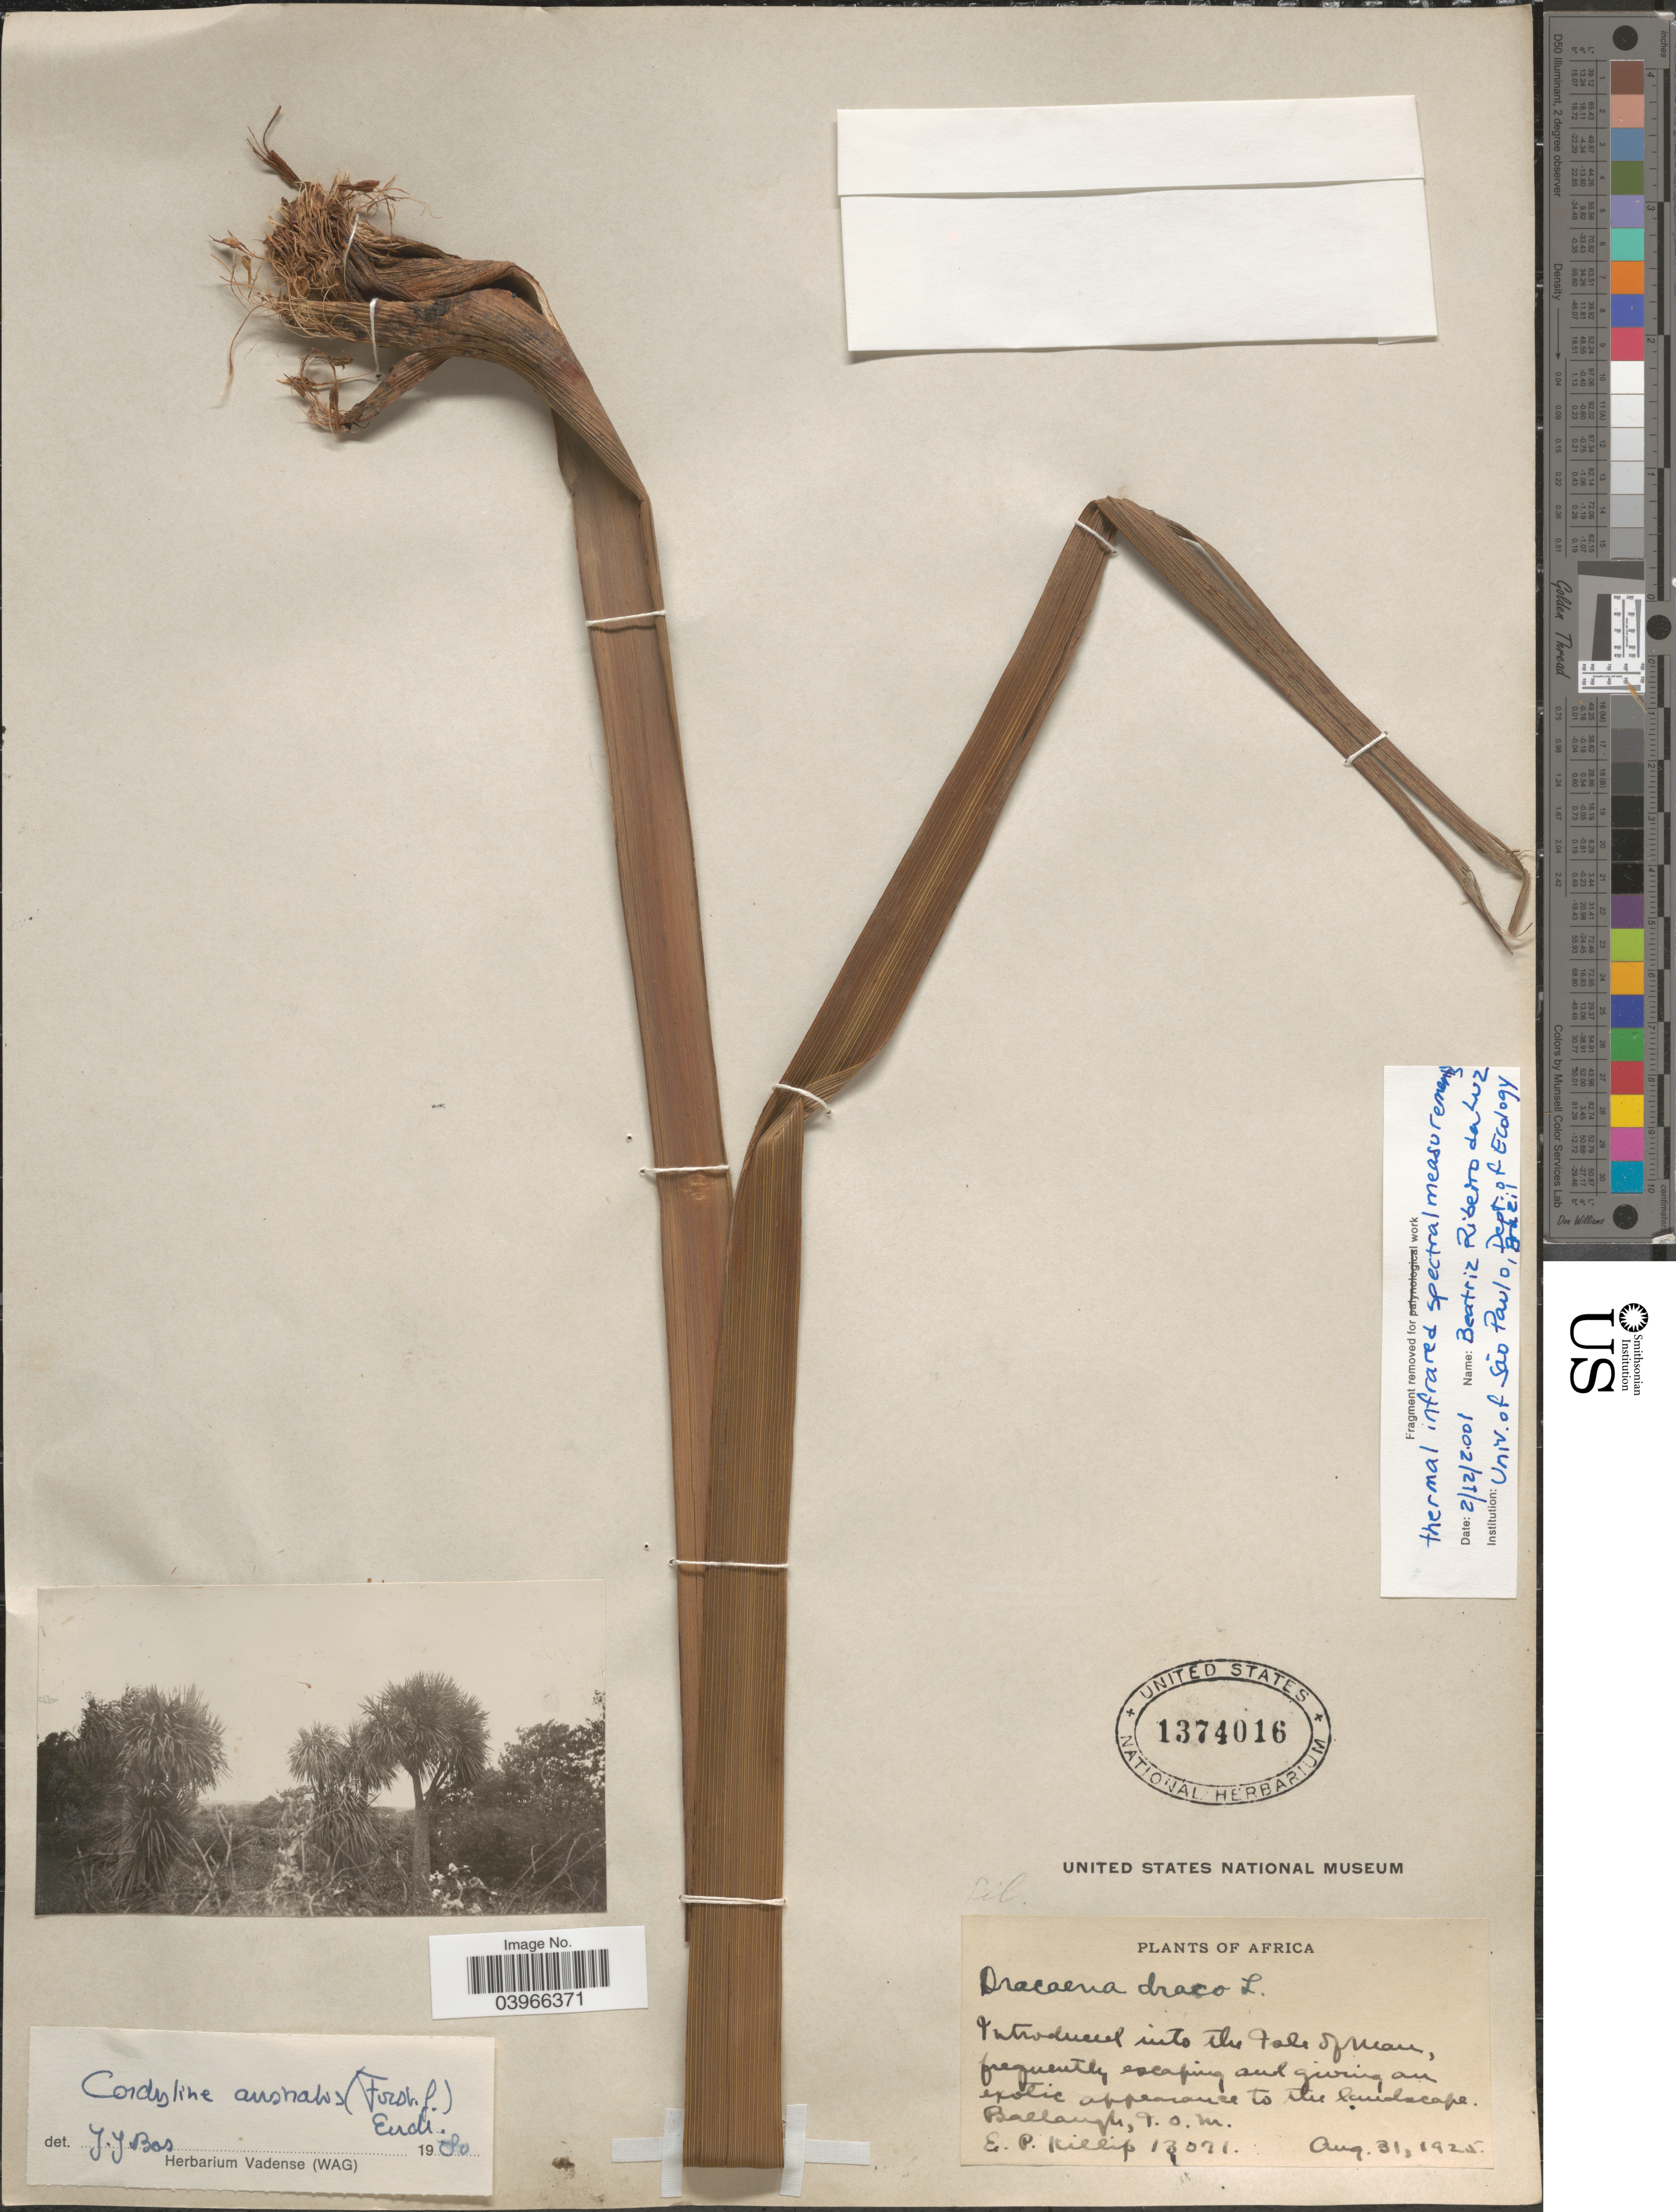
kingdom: Plantae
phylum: Tracheophyta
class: Liliopsida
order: Asparagales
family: Asparagaceae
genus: Dracaena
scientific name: Dracaena draco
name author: L.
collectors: E. P. Killip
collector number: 13071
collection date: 1925-08-31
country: United Kingdom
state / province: England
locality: Ballaugh, Isle of Man.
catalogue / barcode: US 1374016